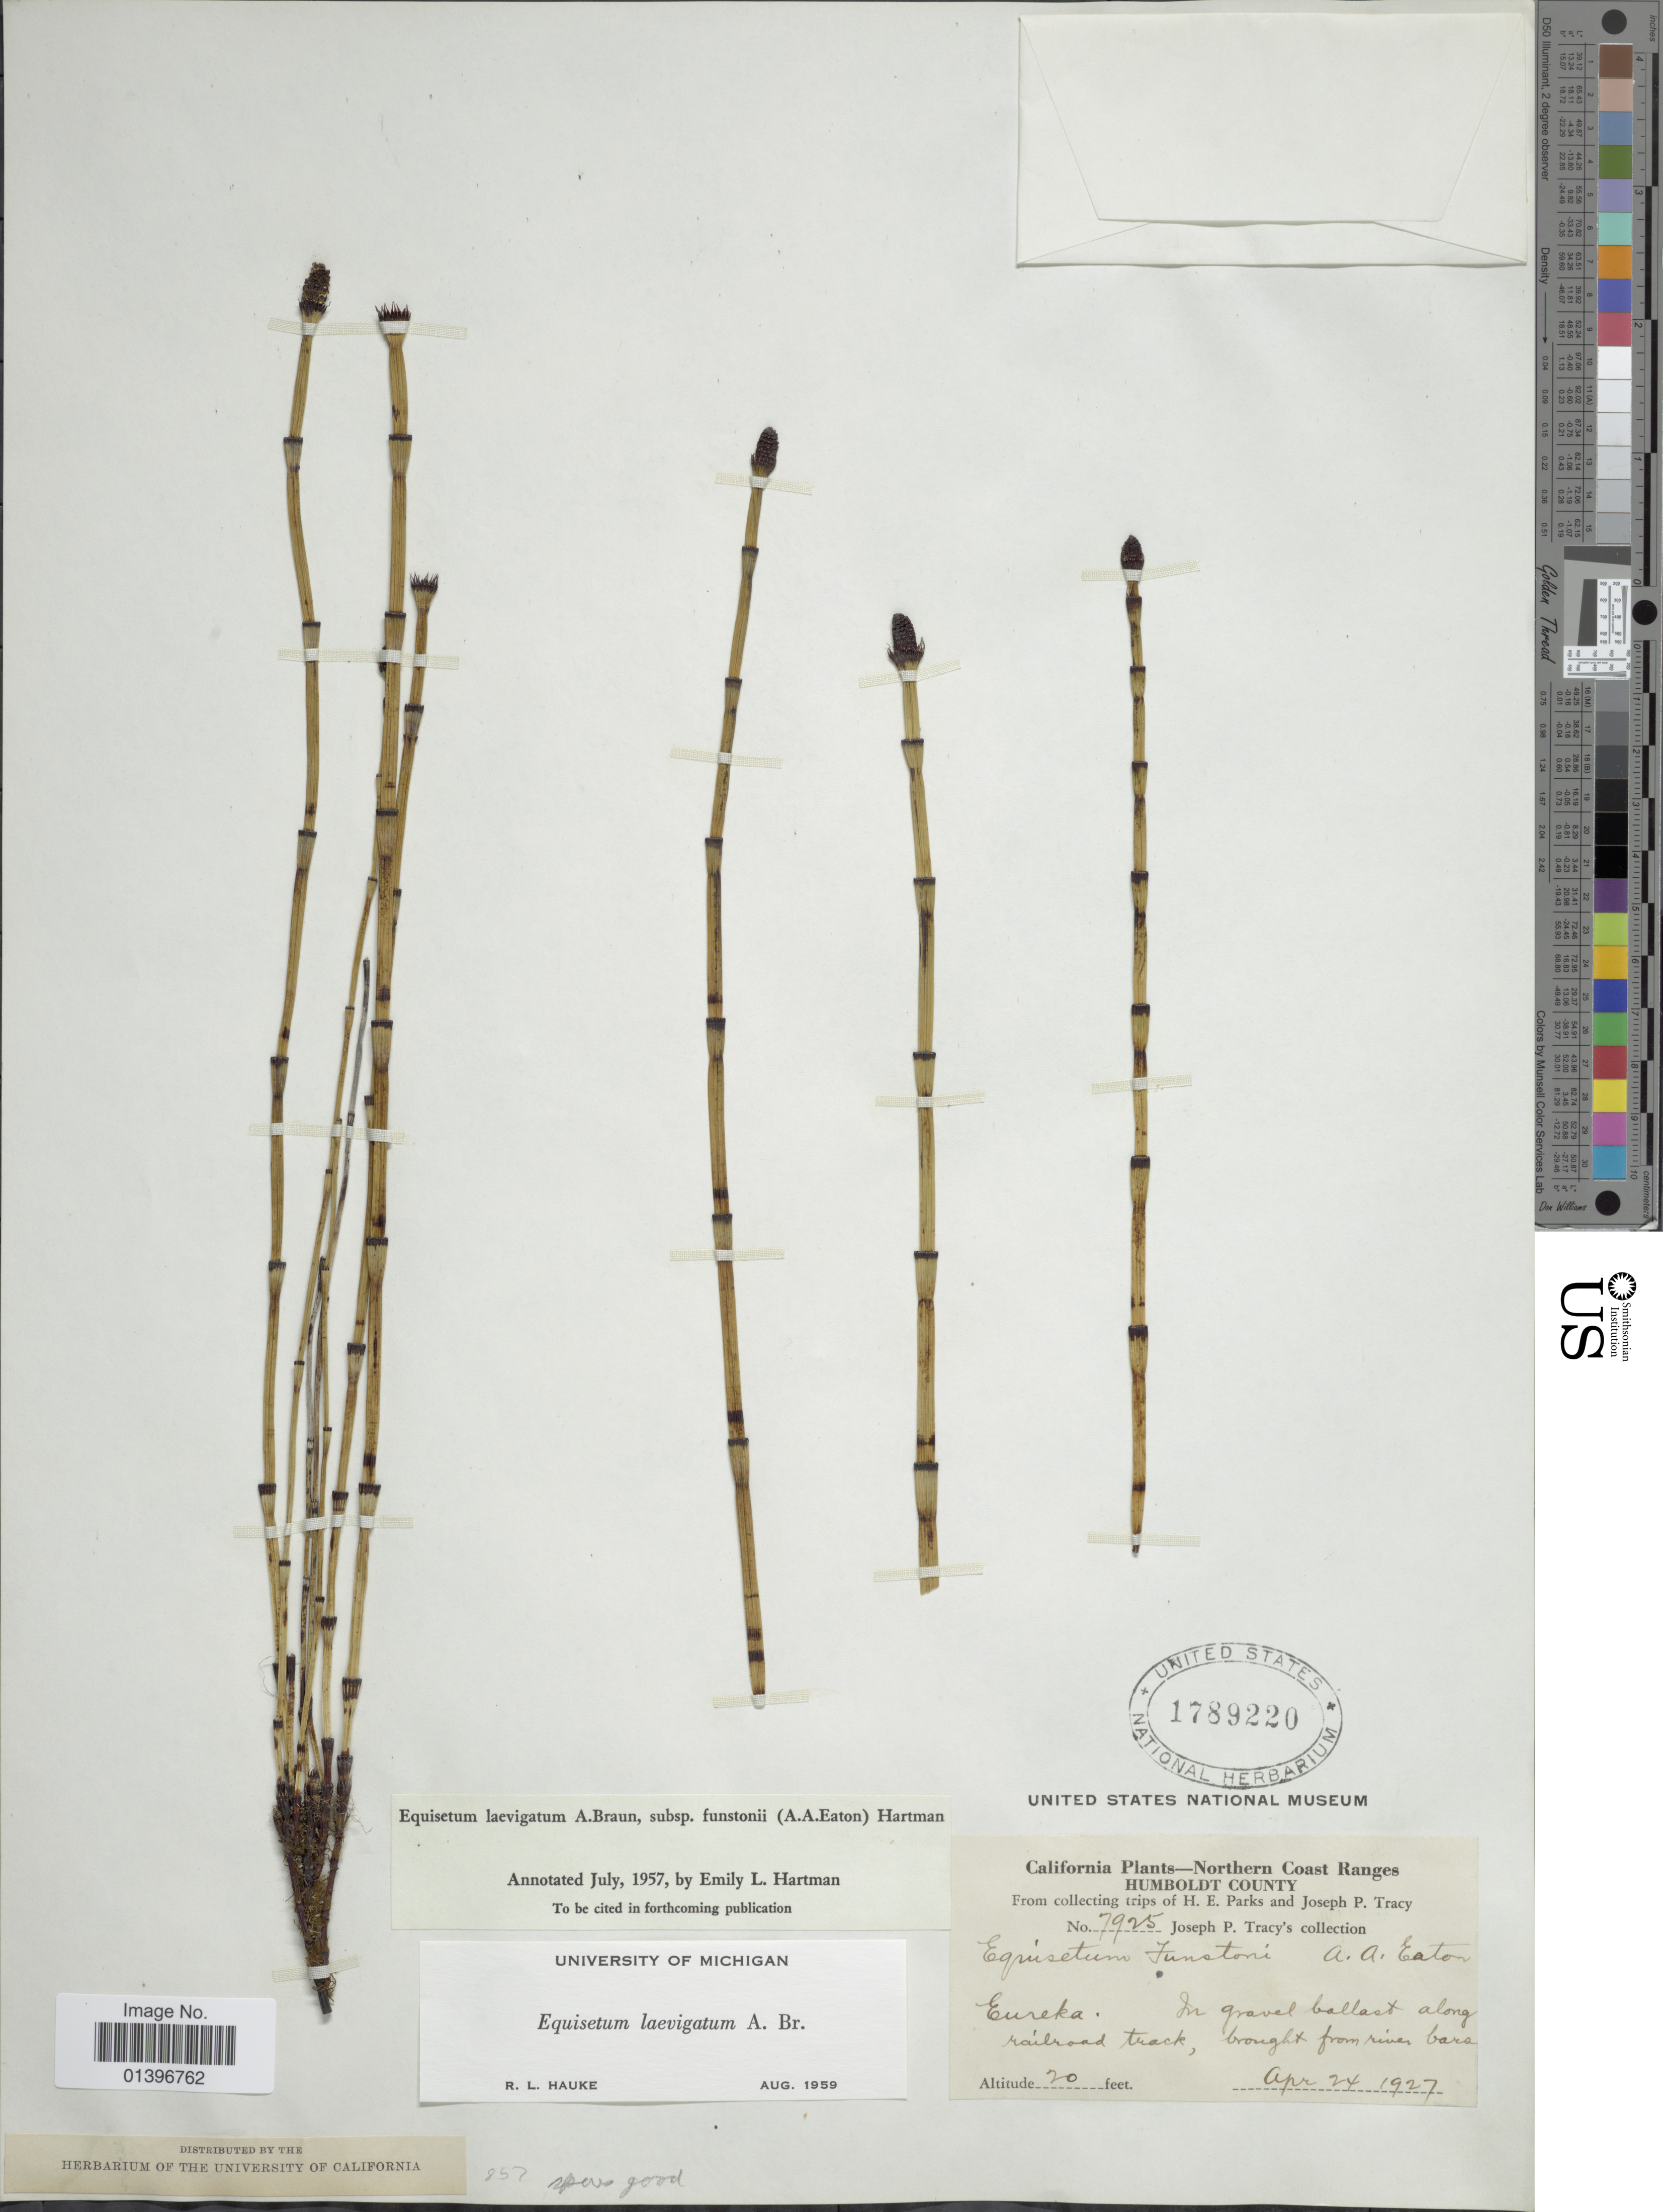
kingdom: Plantae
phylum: Tracheophyta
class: Polypodiopsida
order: Equisetales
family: Equisetaceae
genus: Equisetum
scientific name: Equisetum laevigatum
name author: A. Braun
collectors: J. Tracy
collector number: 7925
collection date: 1927-04-24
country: United States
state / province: California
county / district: Humboldt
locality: Northern Coast Ranges. Humboldt County. Eureka, in gravel ballast along railroad track, brought from river bars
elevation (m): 6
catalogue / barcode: US 1789220